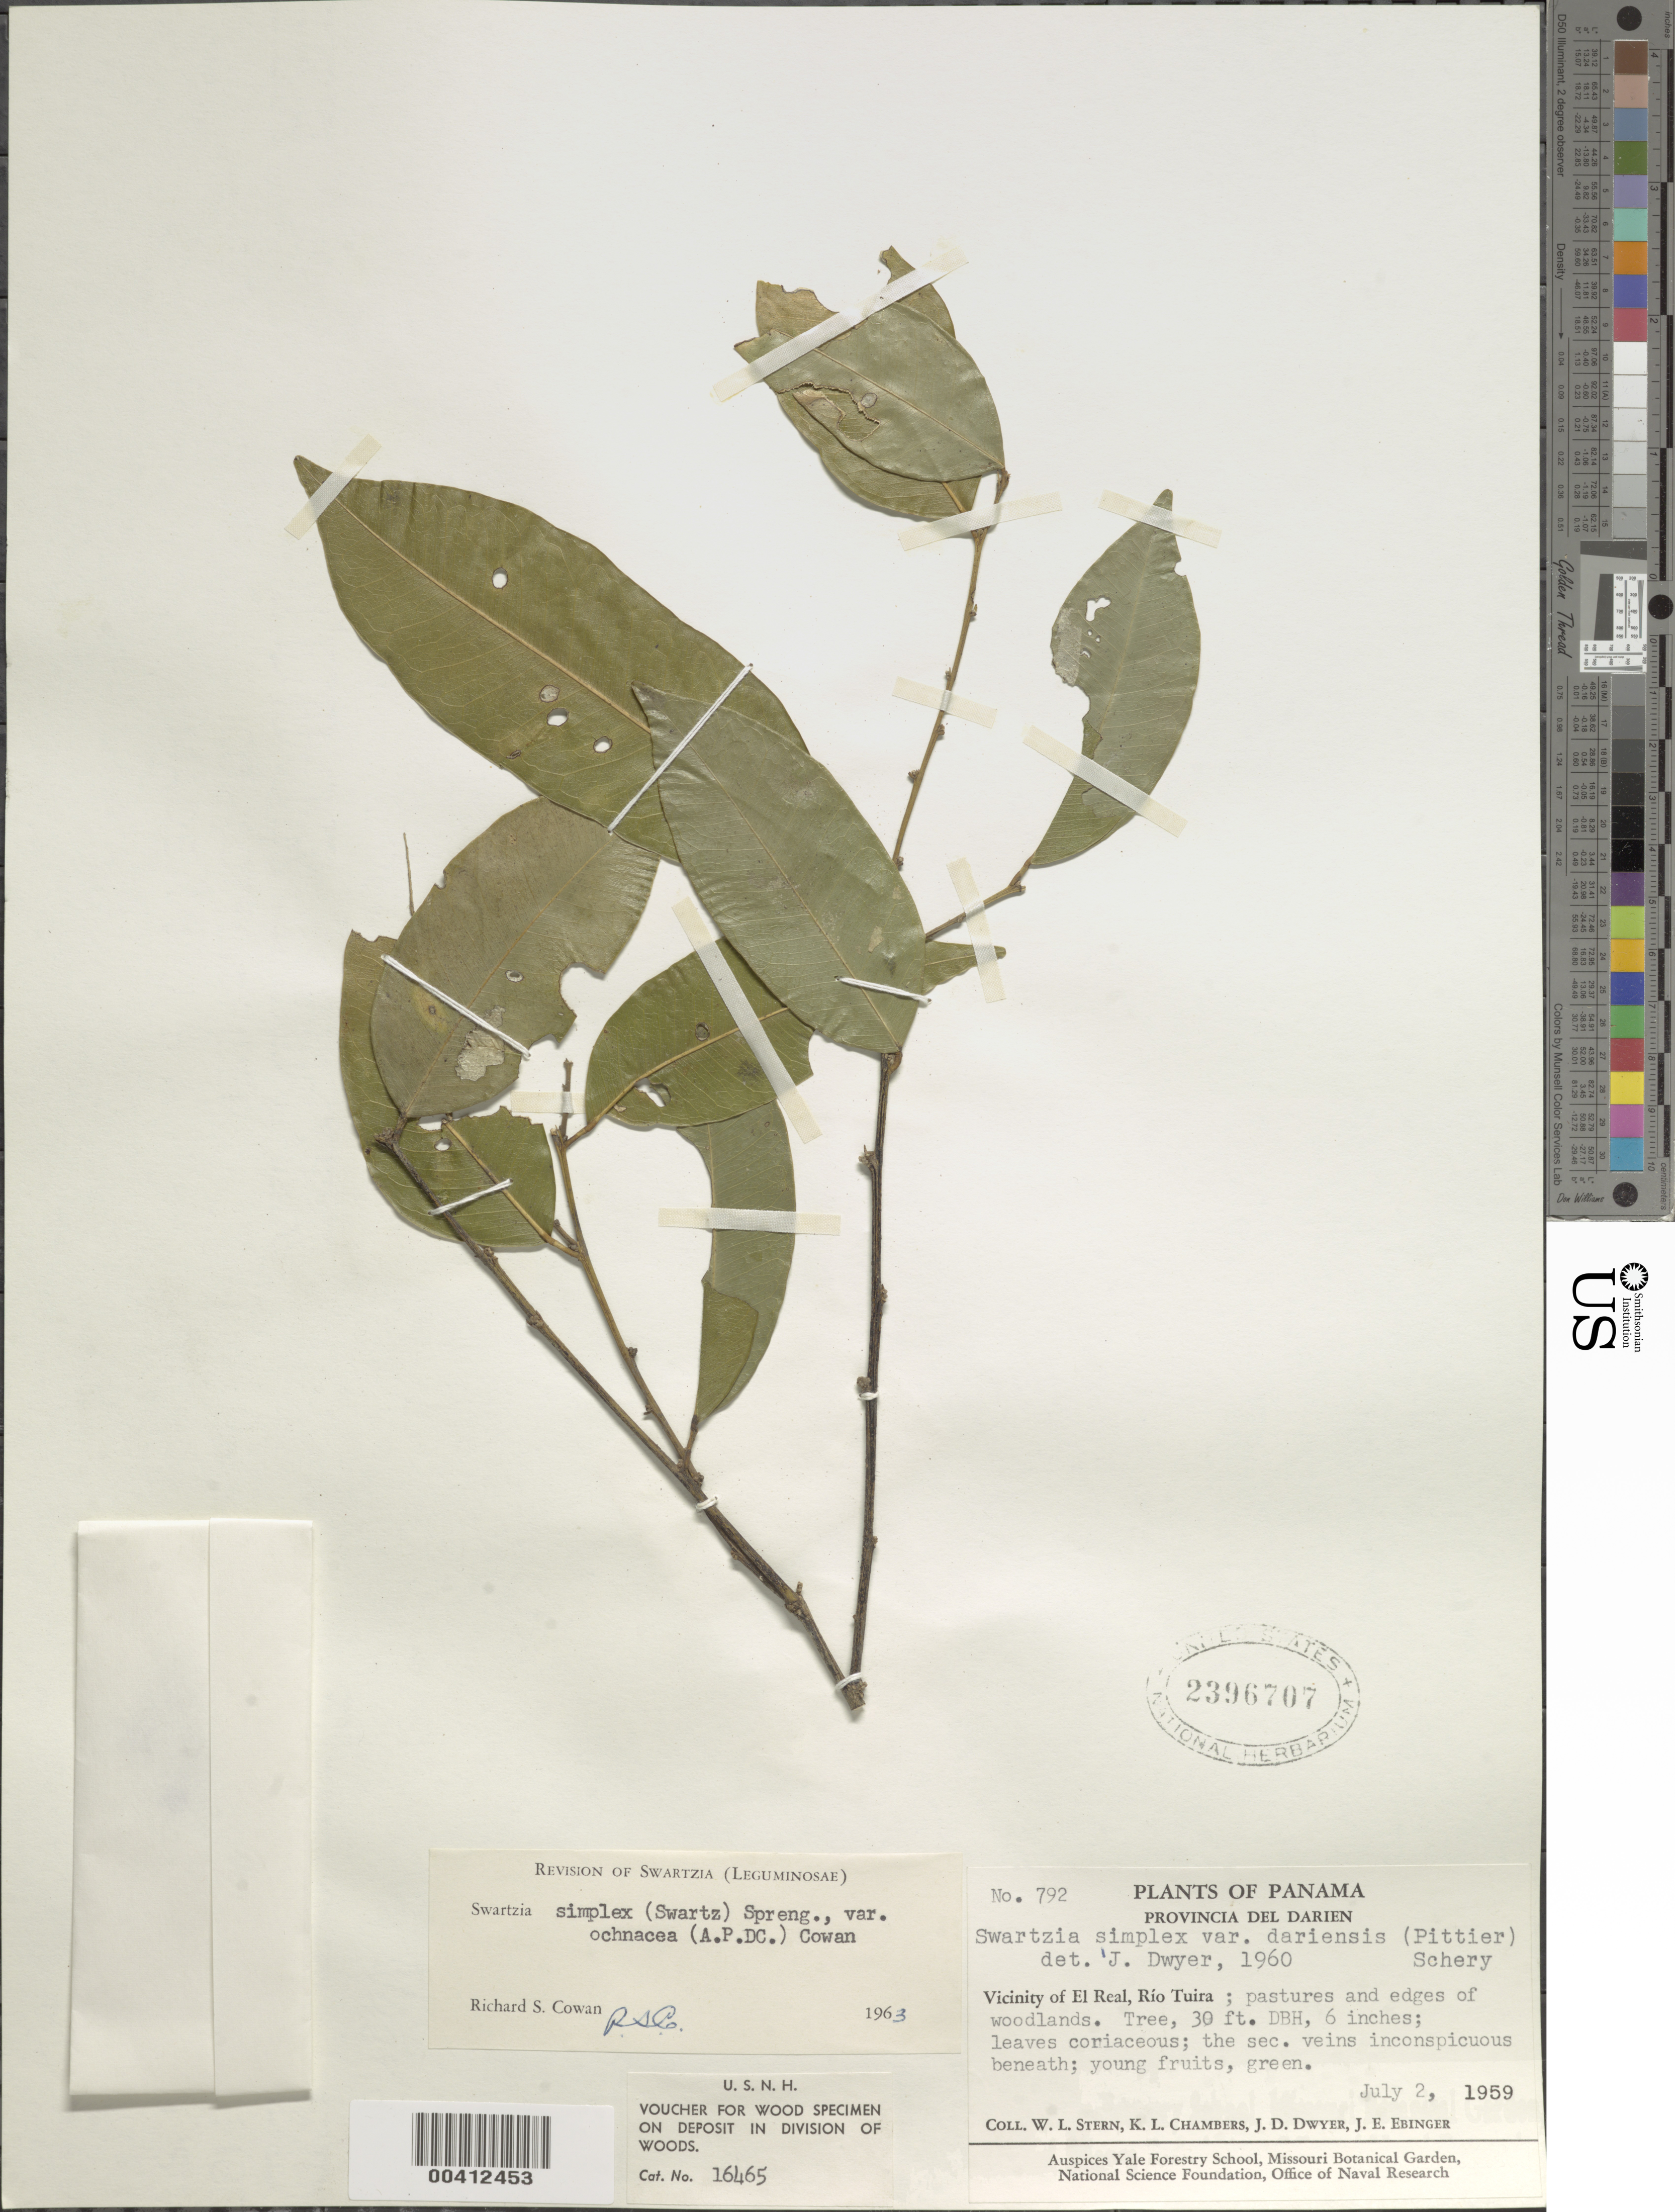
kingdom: Plantae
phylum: Tracheophyta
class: Magnoliopsida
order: Fabales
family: Fabaceae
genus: Swartzia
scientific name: Swartzia simplex var. ochnacea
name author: (DC.) R.S. Cowan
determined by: Cowan, R. S.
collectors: W. L. Stern, K. L. Chambers, J. D. Dwyer & J. Ebinger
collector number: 792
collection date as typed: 02 Jul 1959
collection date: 1959-07-02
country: Panama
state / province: Darién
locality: Vicinity of el Real, Rio Tuna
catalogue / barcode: US 2396707